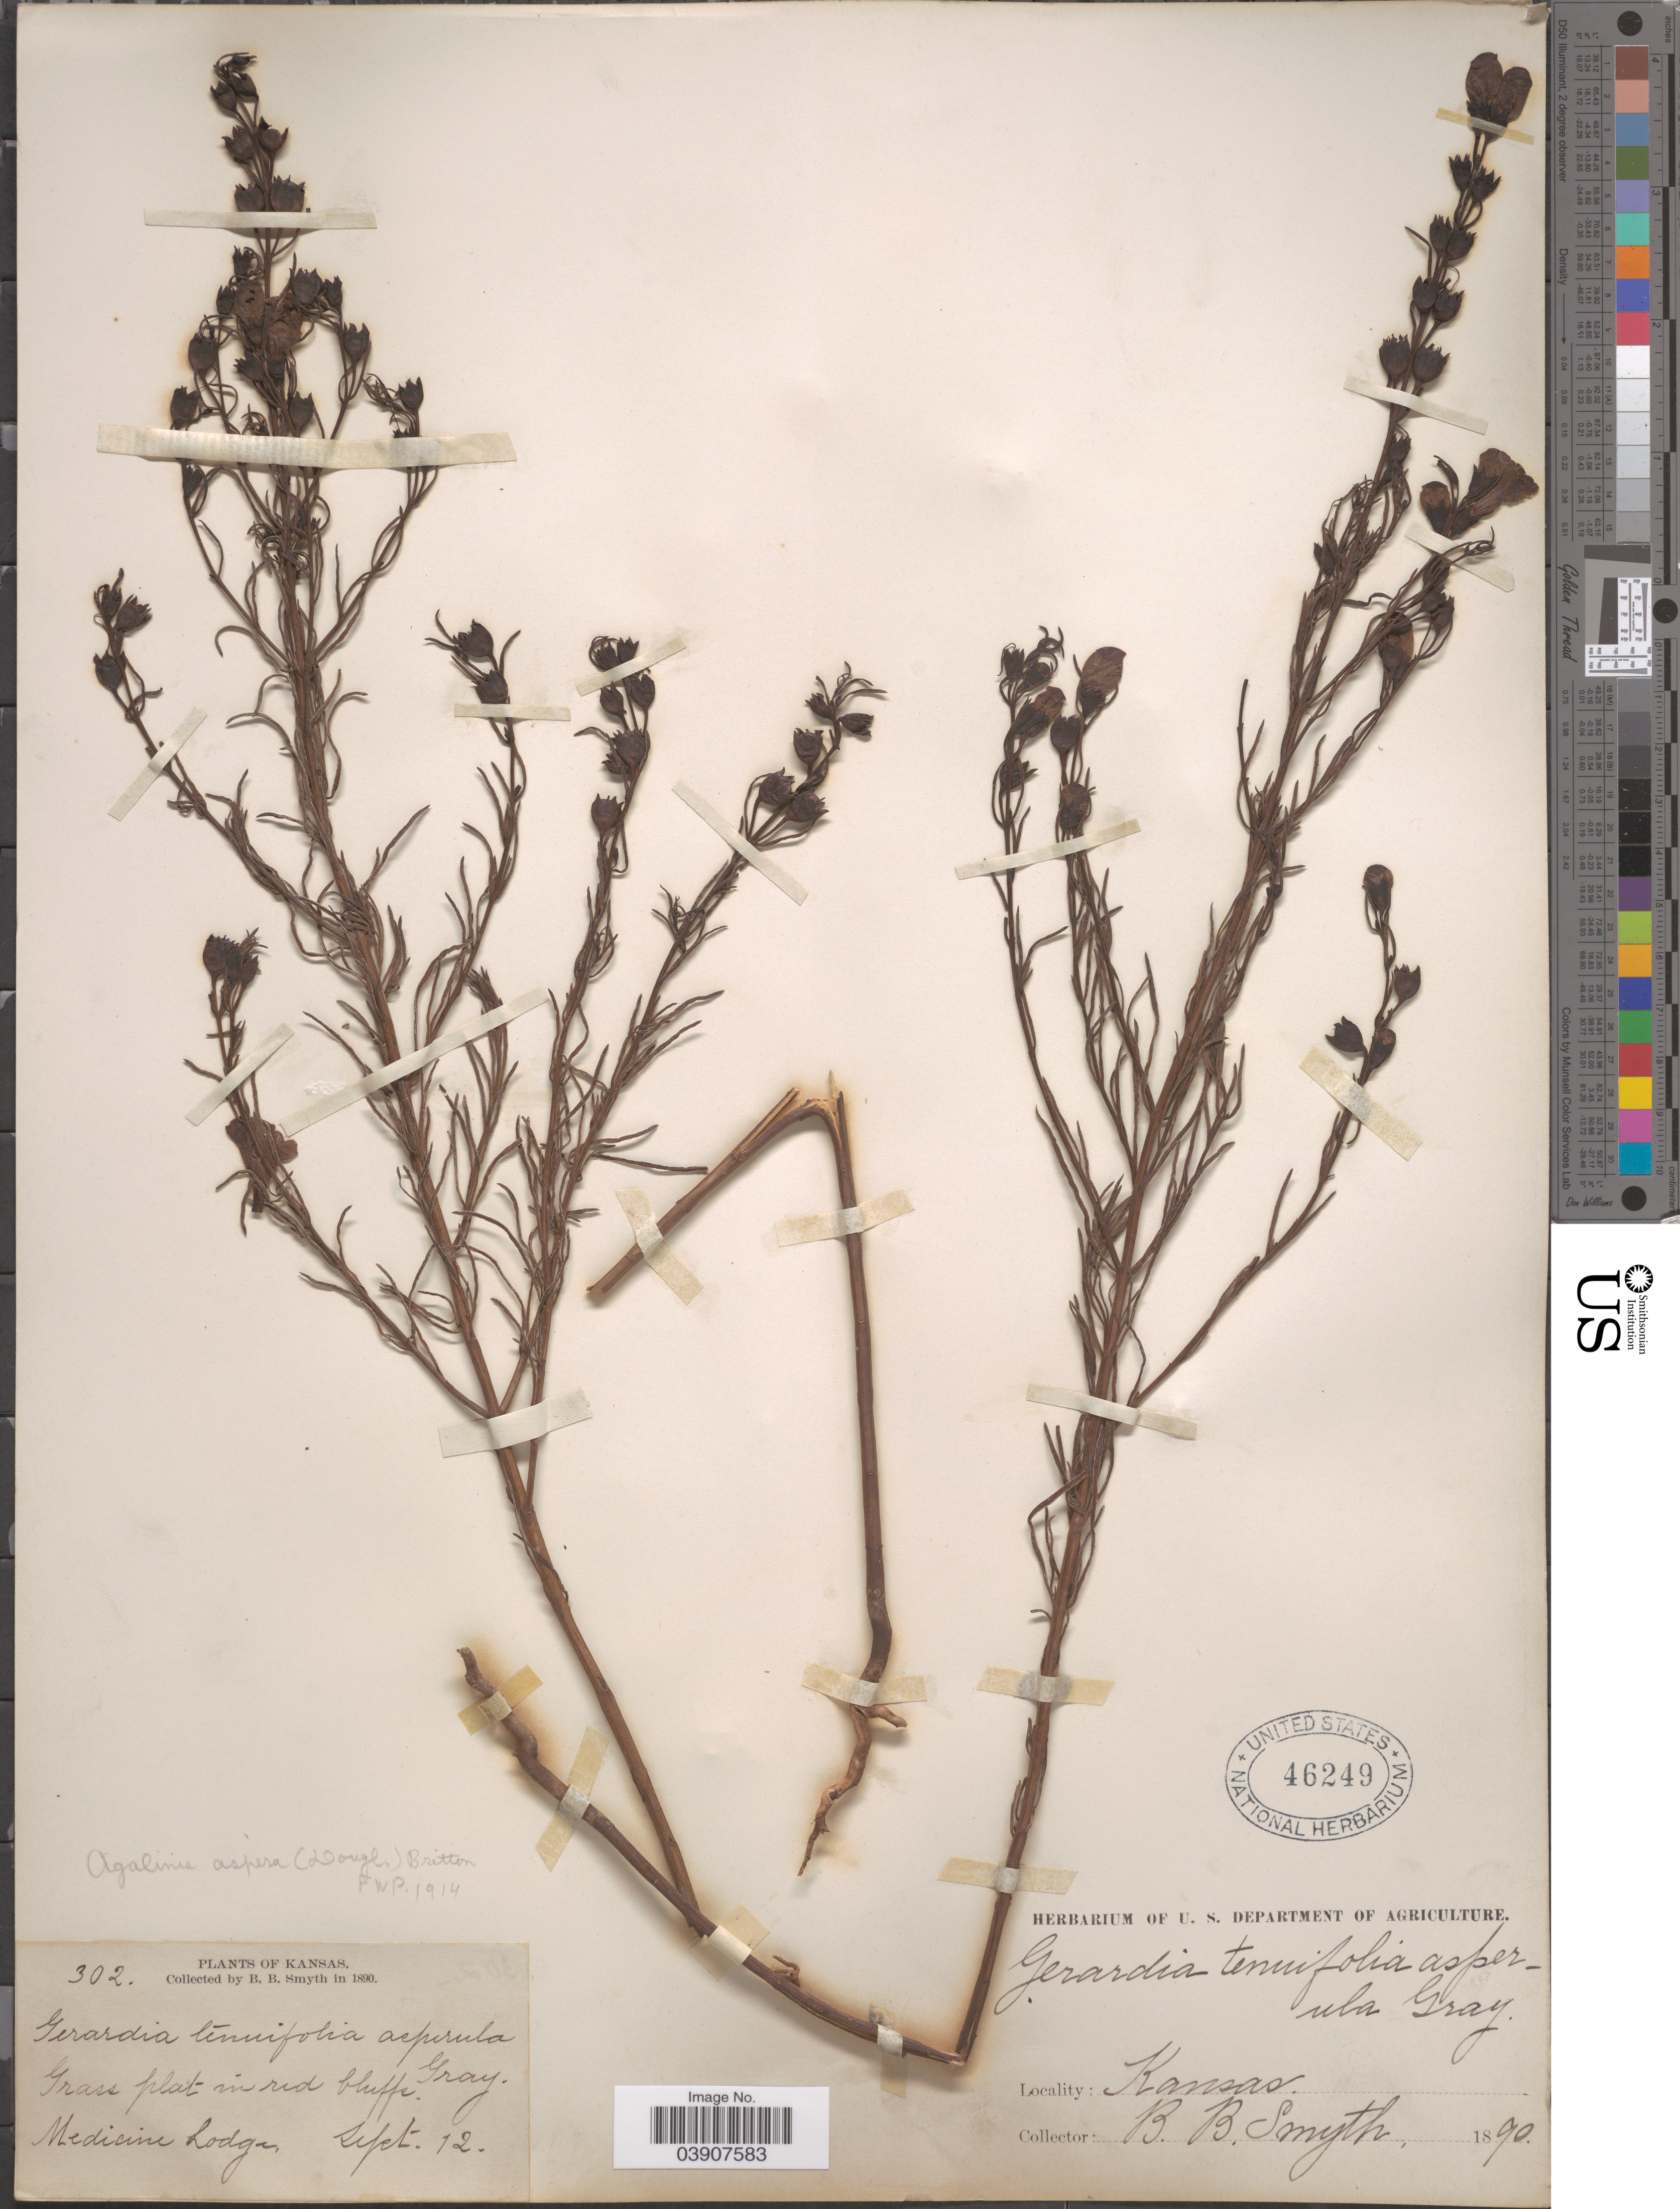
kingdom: Plantae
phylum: Tracheophyta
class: Magnoliopsida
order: Lamiales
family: Orobanchaceae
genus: Agalinis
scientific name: Agalinis aspera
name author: (Douglas ex Benth.) Britton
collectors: B. Smyth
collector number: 302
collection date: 1890-09-12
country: United States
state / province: Kansas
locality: Medicine Lodge.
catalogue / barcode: US 46249